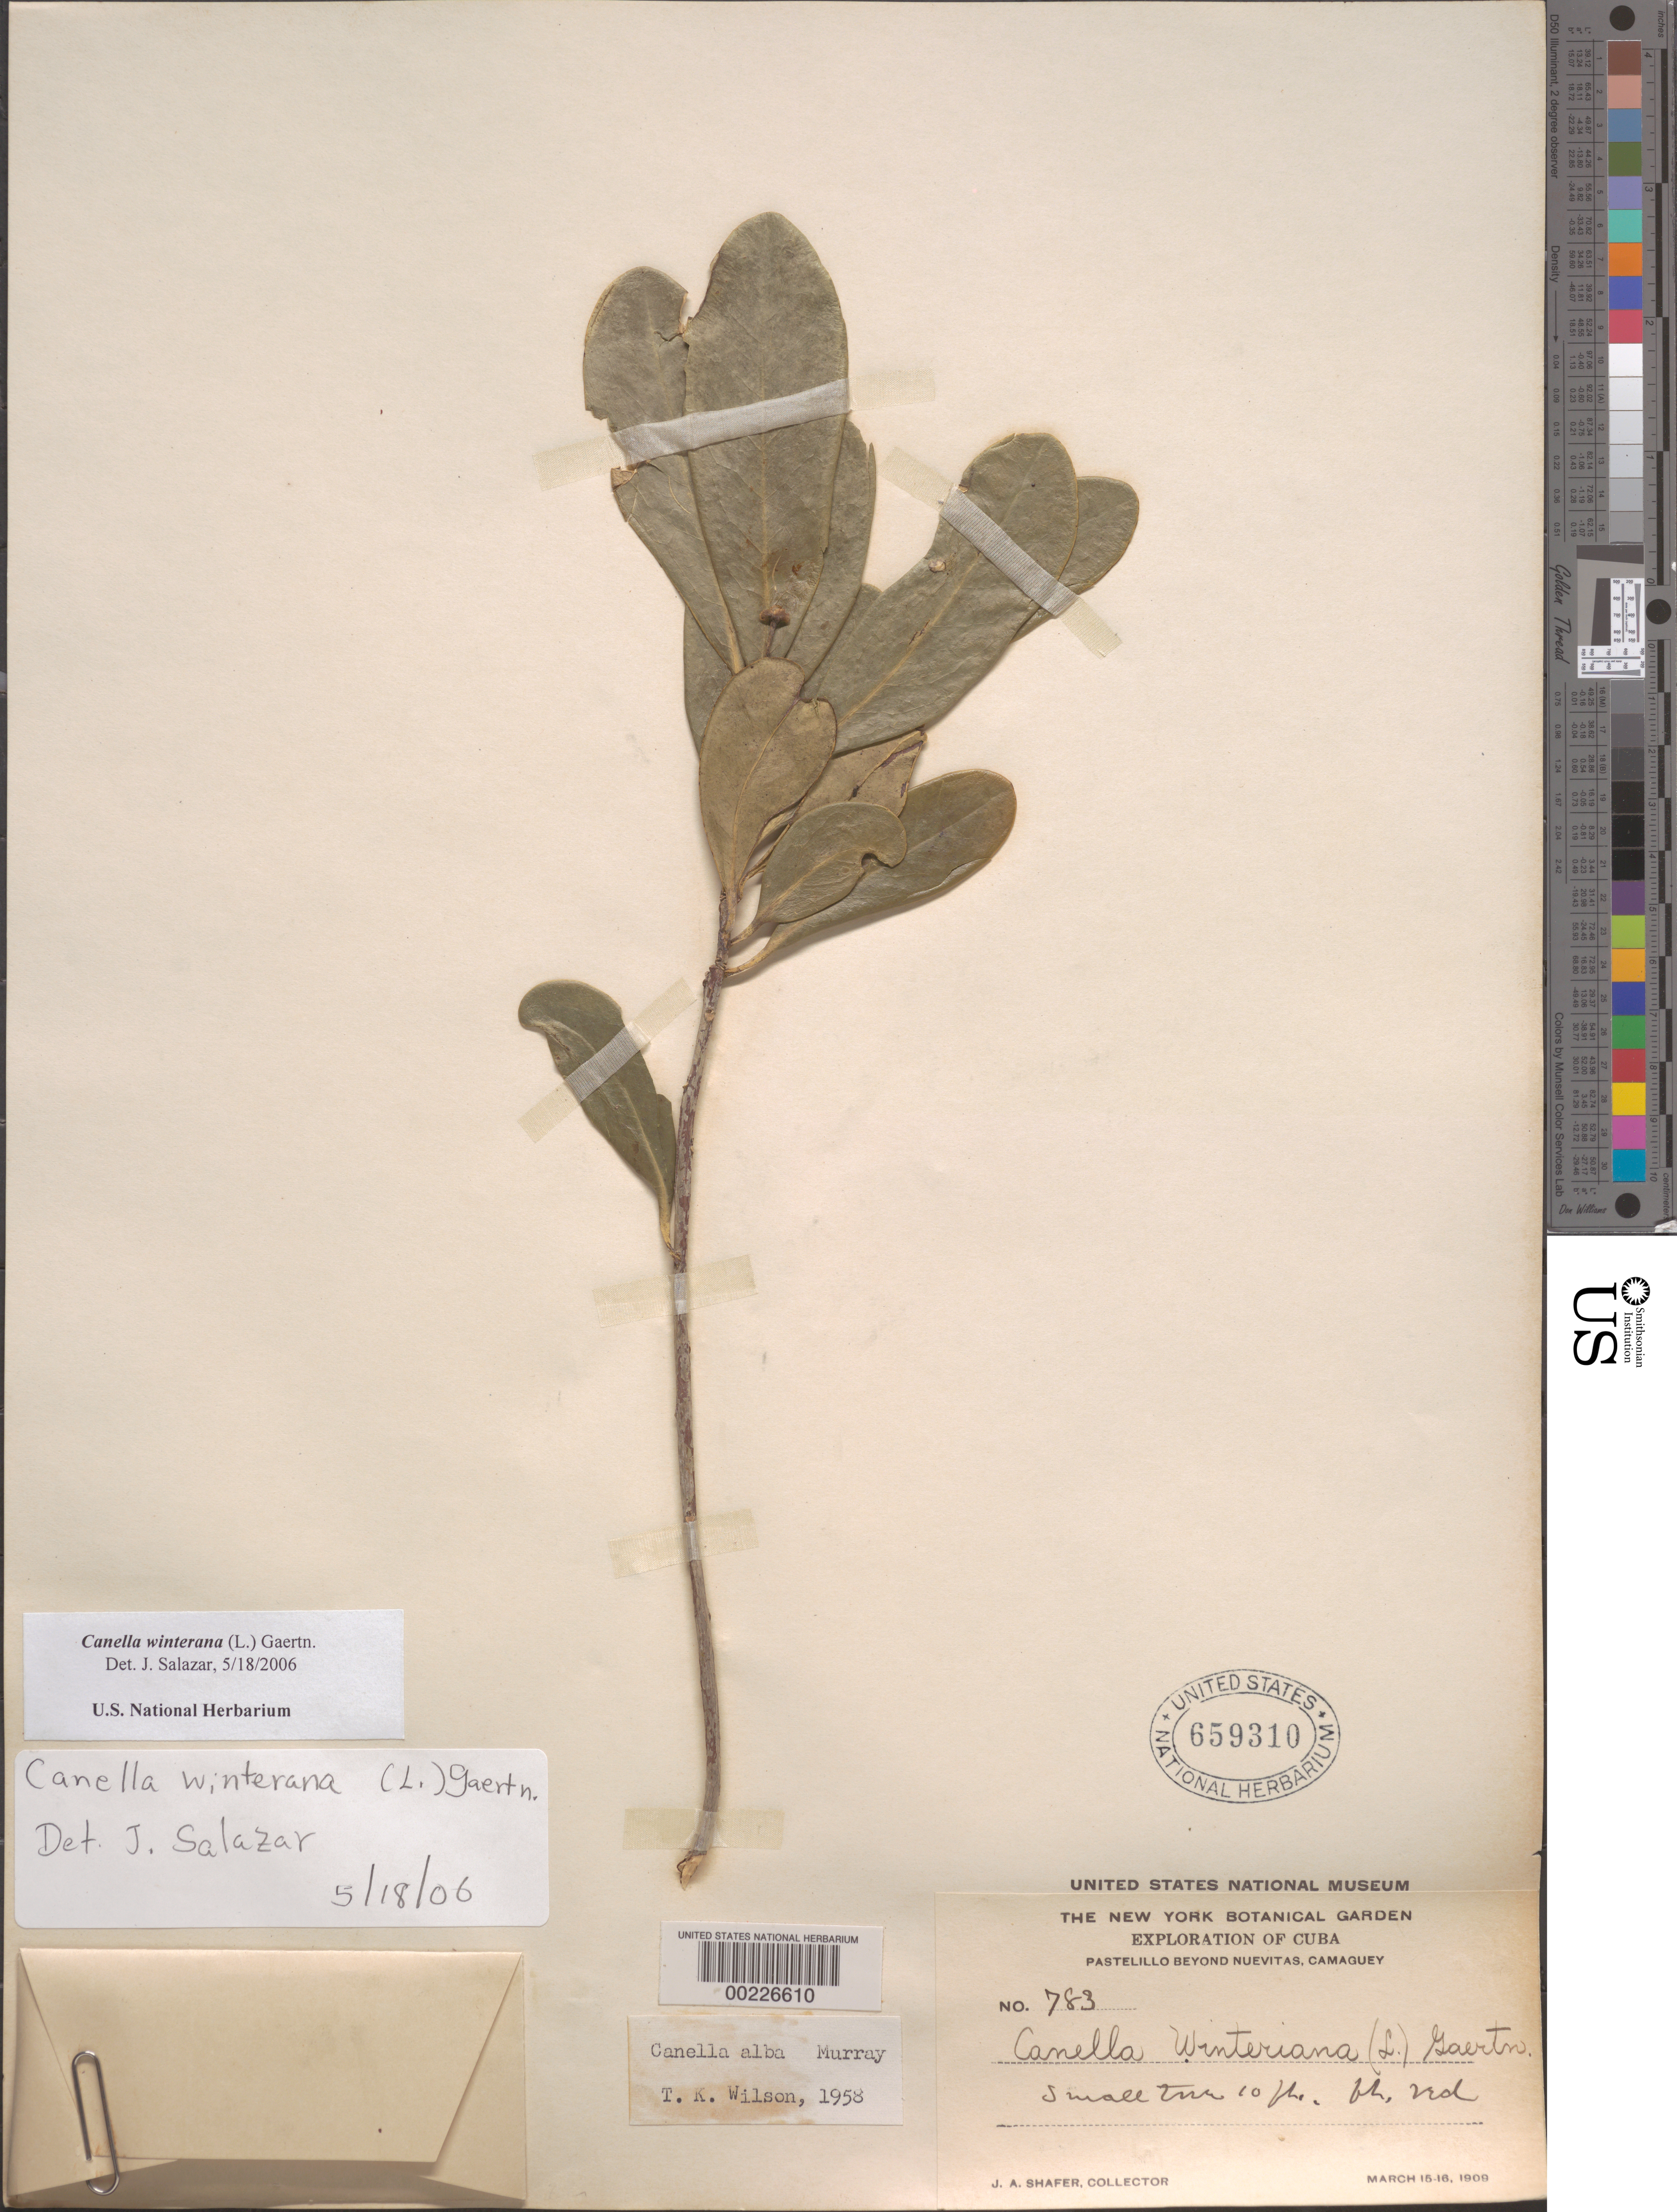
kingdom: Plantae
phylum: Tracheophyta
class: Magnoliopsida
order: Canellales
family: Canellaceae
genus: Canella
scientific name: Canella winterana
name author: (L.) Gaertn.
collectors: J. A. Shafer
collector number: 783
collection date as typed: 15 Mar 1909 to 16 Mar 1909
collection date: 1909-03-15/1909-03-16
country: Cuba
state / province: Camagüey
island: Greater Antilles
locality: Pastelillo beyond Nuevitas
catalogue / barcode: US 659310